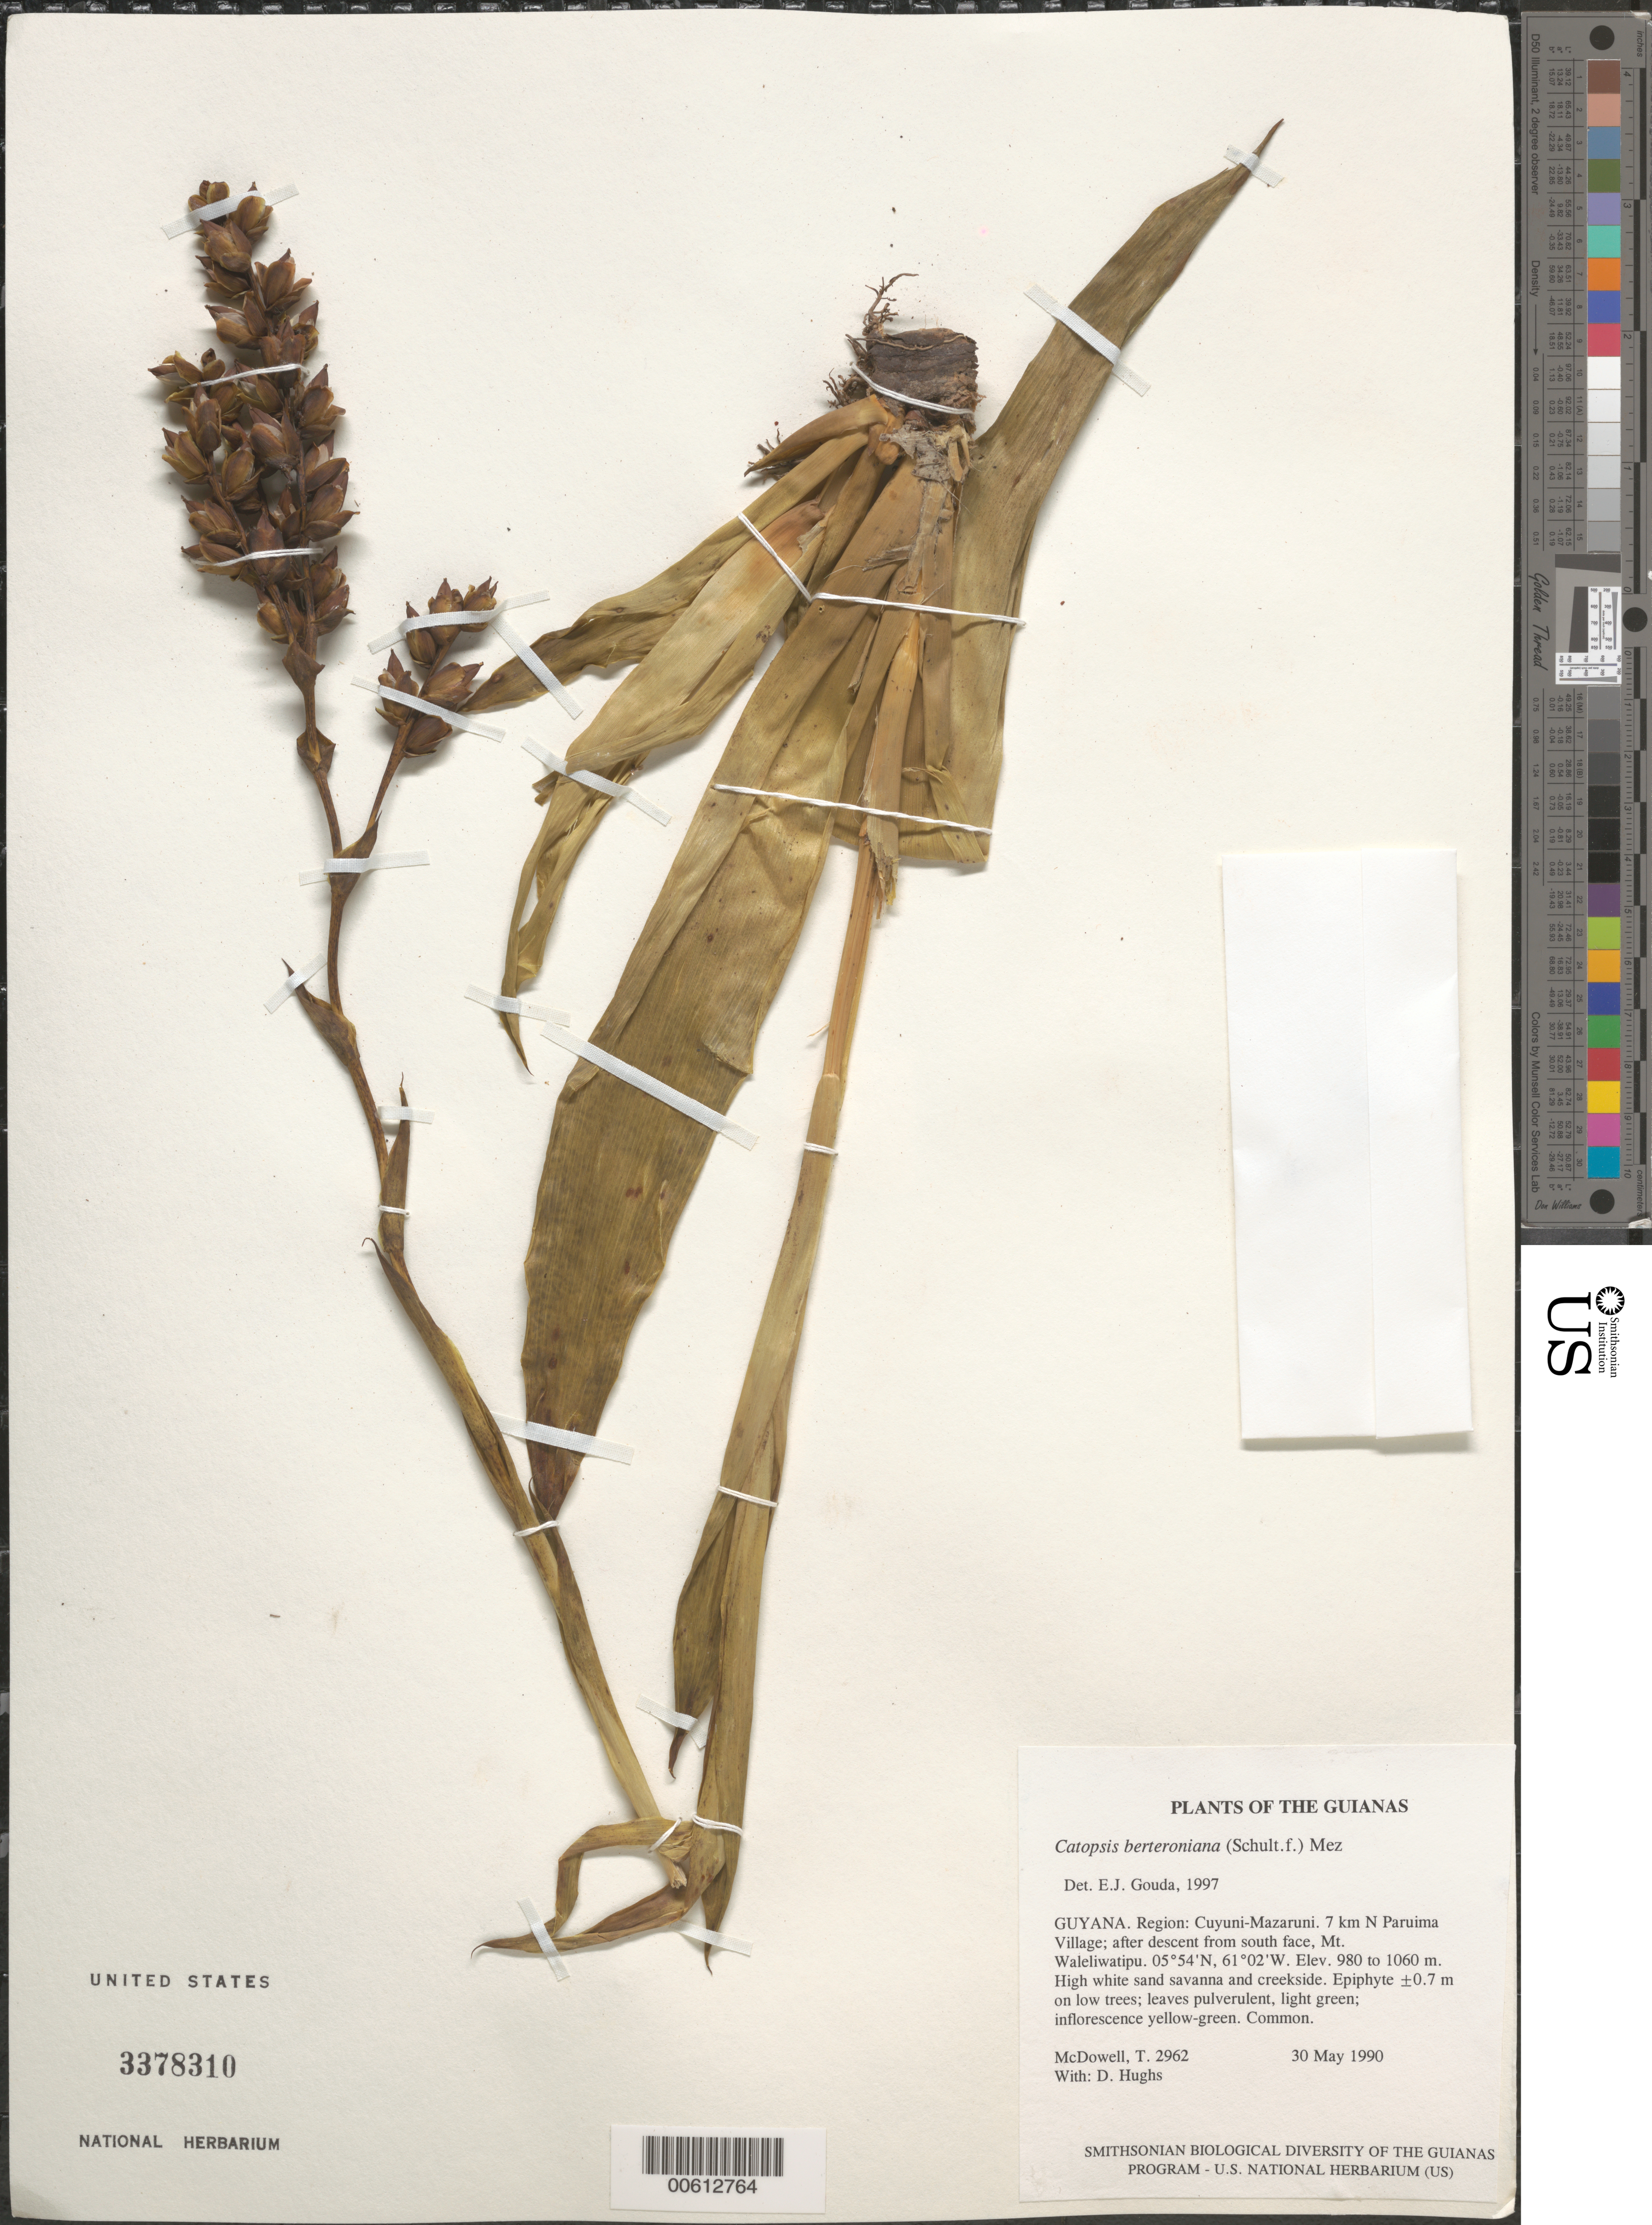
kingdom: Plantae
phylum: Tracheophyta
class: Liliopsida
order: Poales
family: Bromeliaceae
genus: Catopsis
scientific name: Catopsis berteroniana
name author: (Schult. & Schult. f.) Mez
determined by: Gouda, E. J.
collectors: T. McDowell, D. Hughs & D. Gopaul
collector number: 2962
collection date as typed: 30 May 1990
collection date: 1990-05-30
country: Guyana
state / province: Cuyuni-Mazaruni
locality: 7 km N of Paruima Village; after descent from south face of Mt. Waleliwatipu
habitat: High white sand savanna and creekside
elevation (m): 980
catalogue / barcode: US 3378310